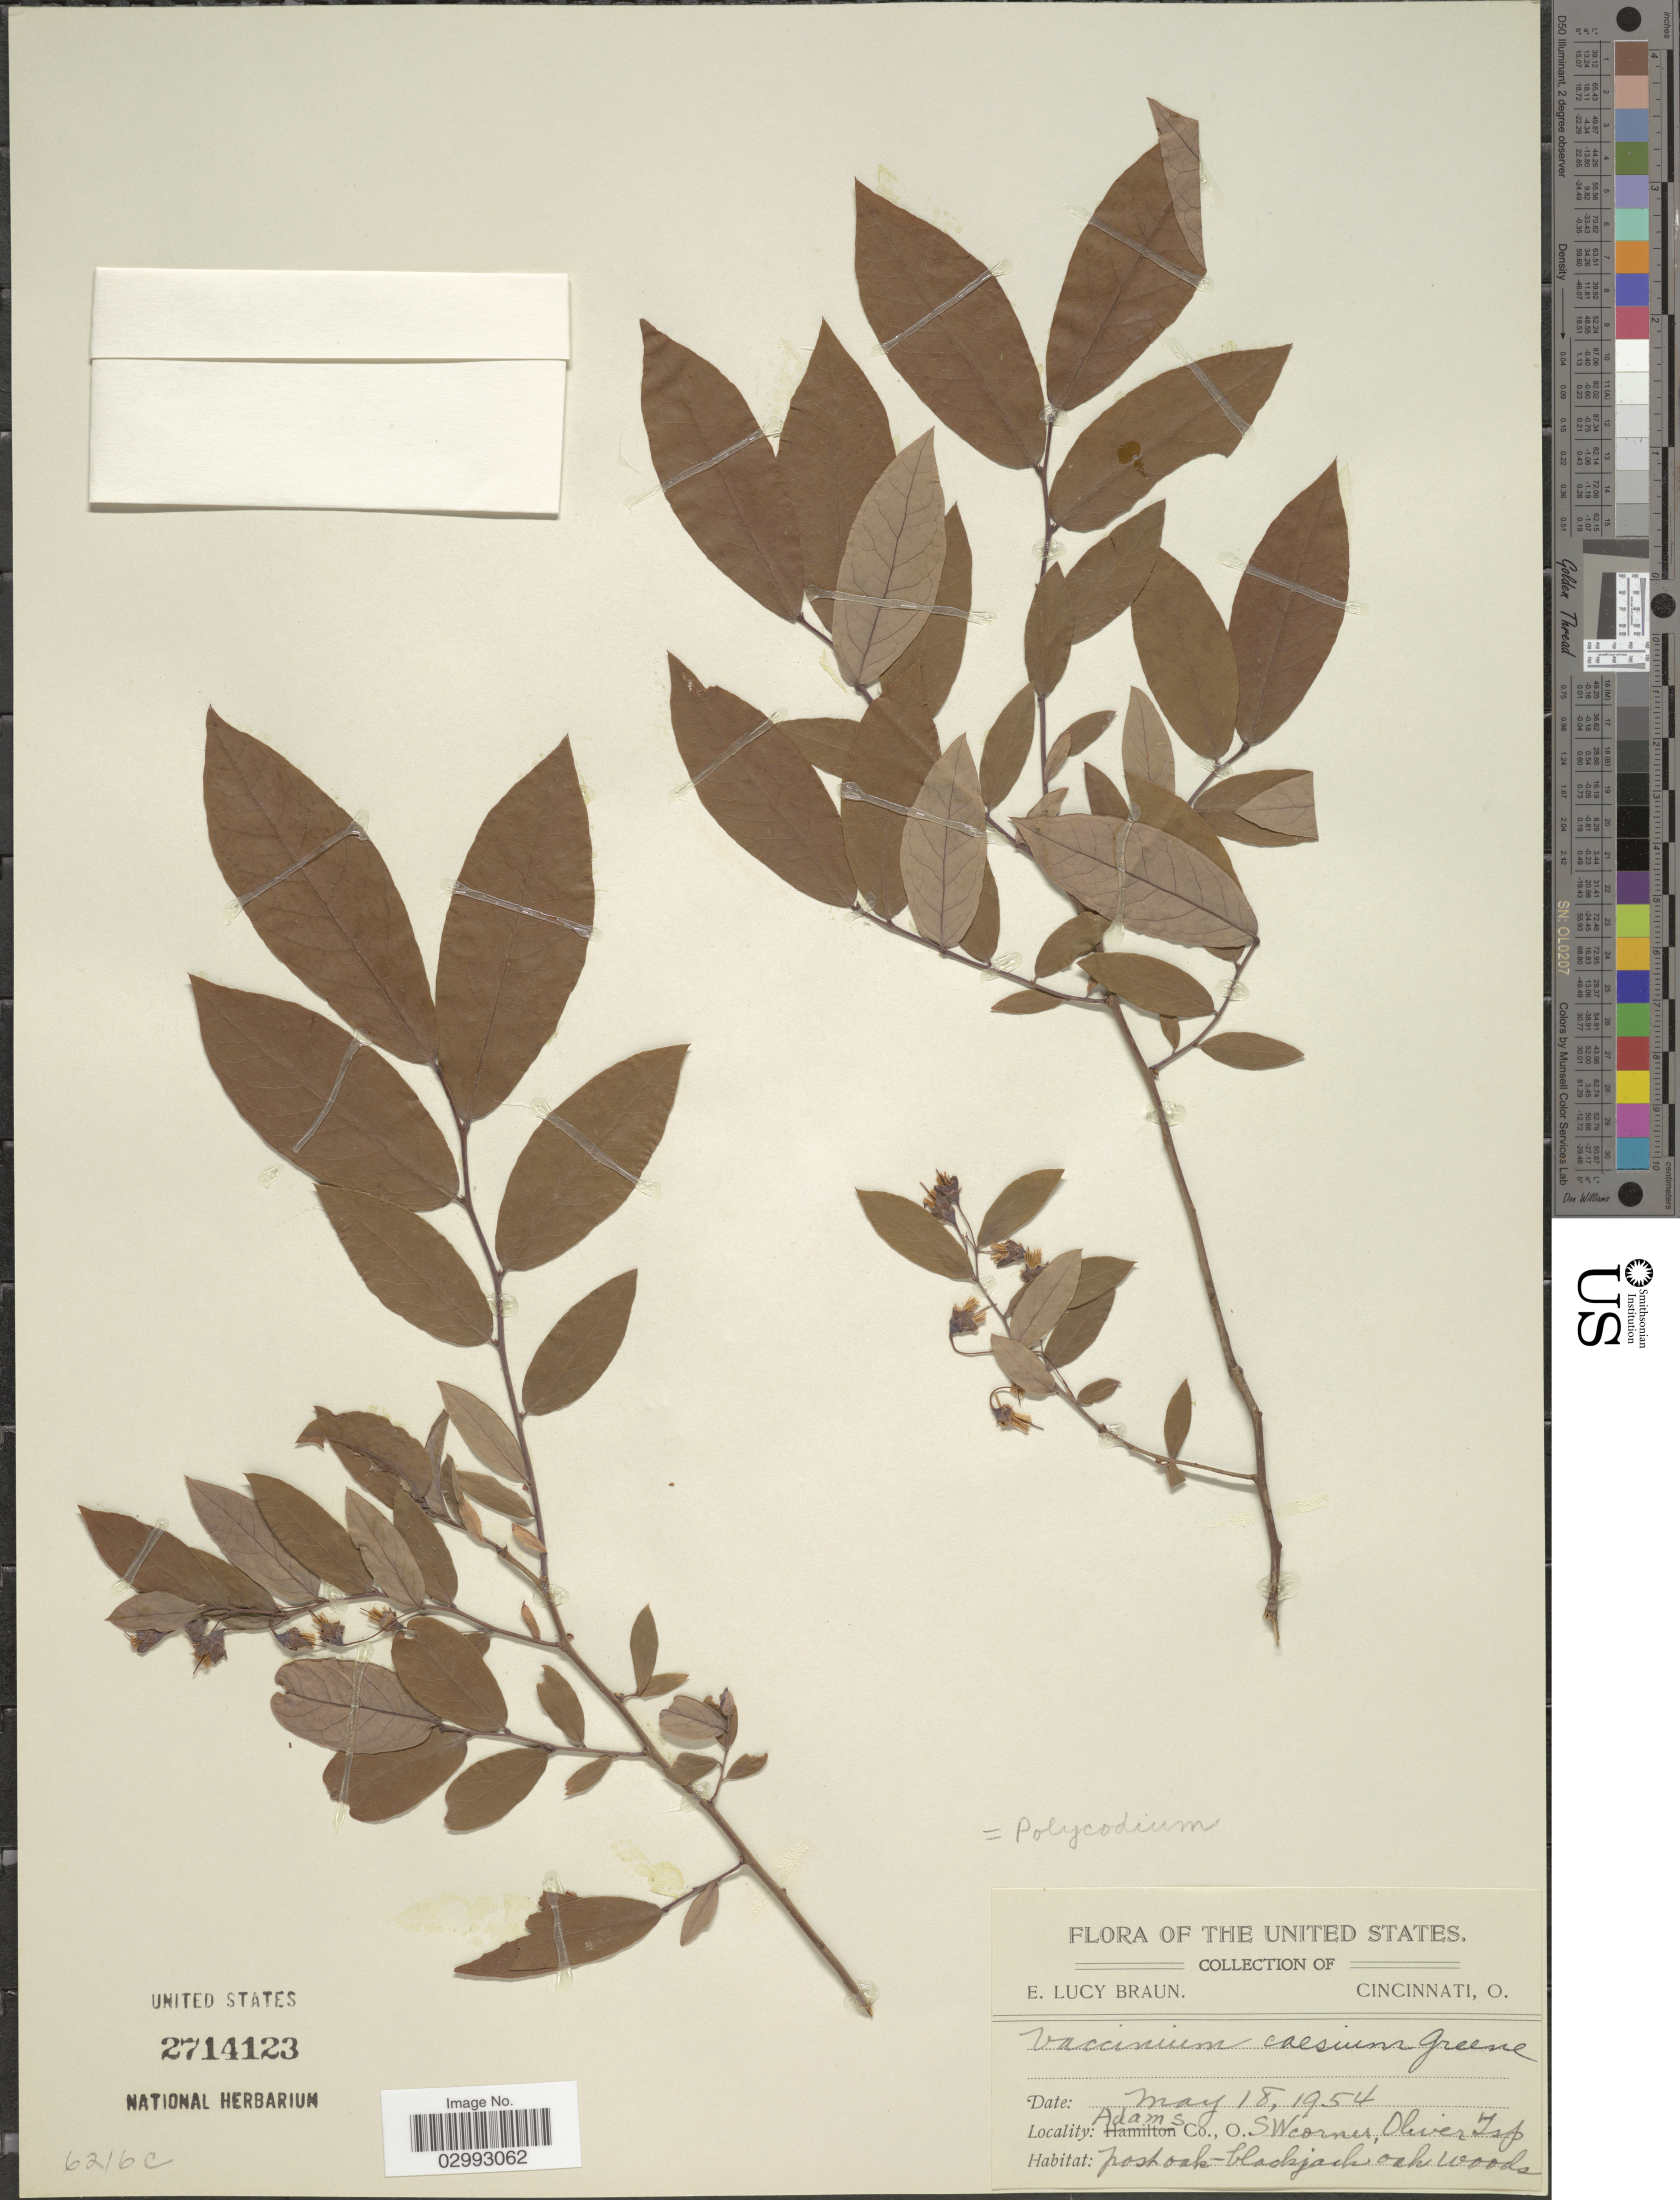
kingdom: Plantae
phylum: Tracheophyta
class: Magnoliopsida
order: Ericales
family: Ericaceae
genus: Polycodium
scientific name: Polycodium caesium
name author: (Greene) Greene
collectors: E. L. Braun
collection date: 1954-05-18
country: United States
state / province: Ohio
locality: Adams Co., SW corner, Oliver Twp.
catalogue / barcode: US 2714123